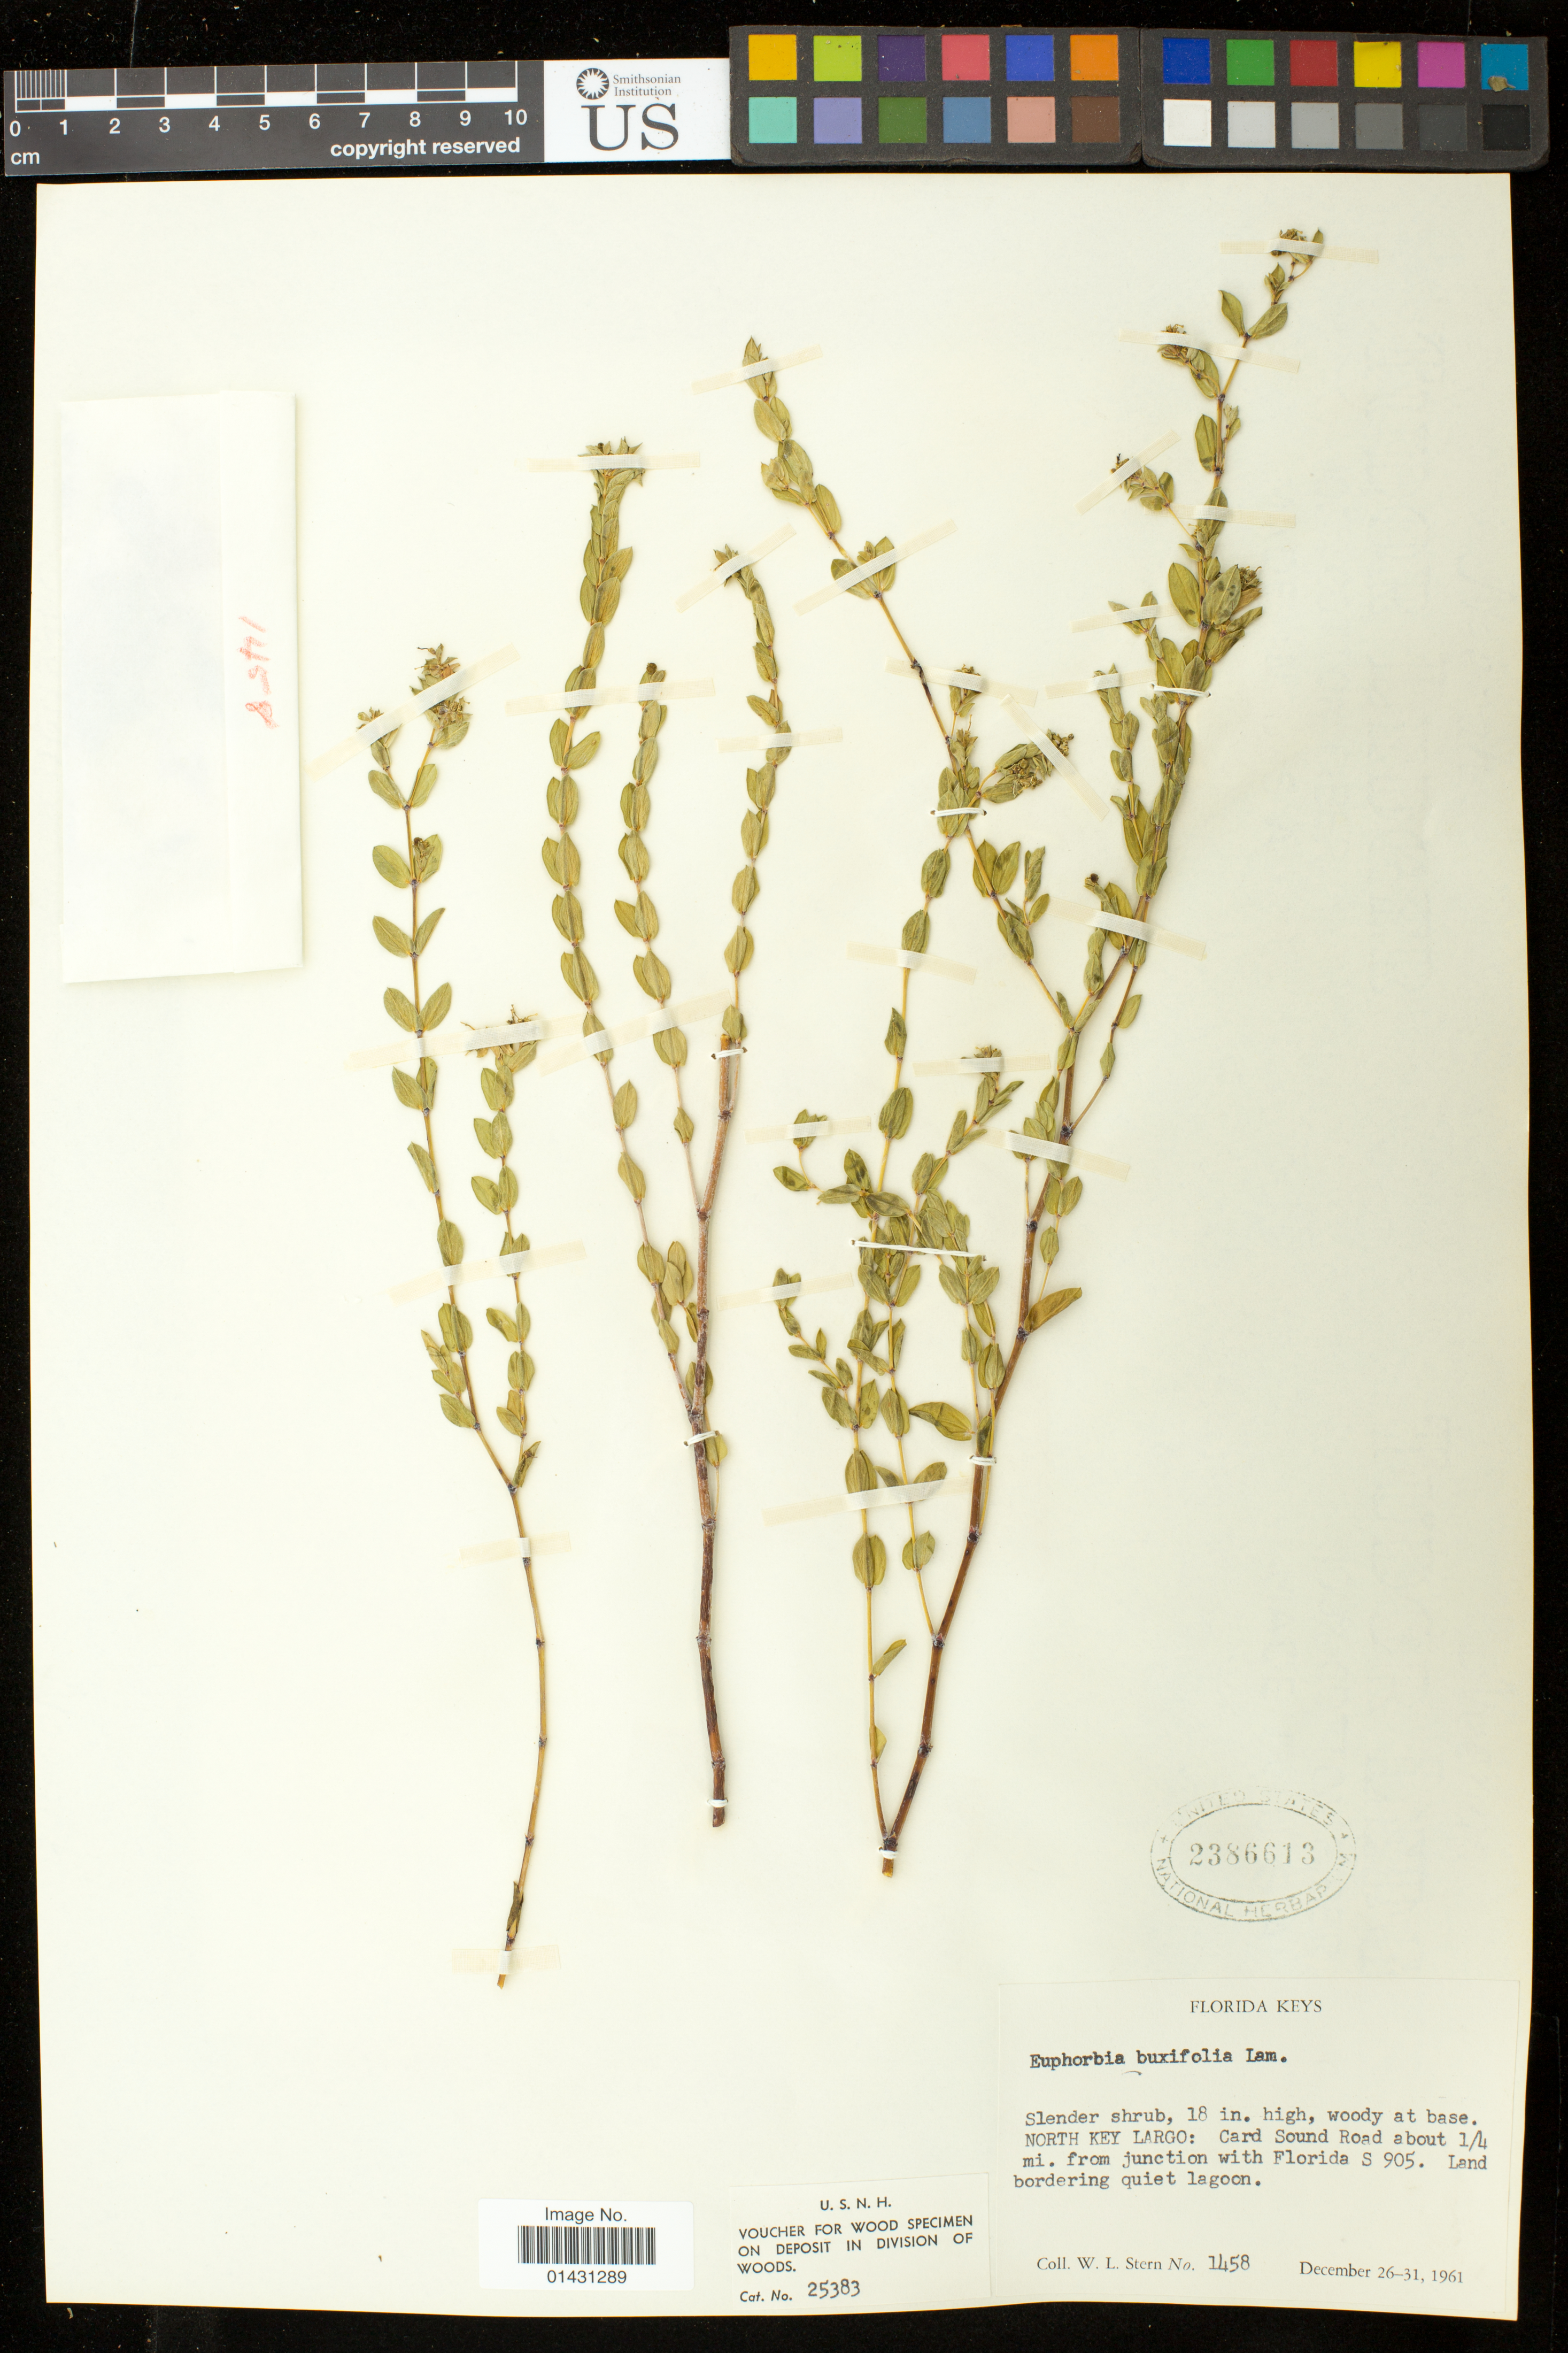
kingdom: Plantae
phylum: Tracheophyta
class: Magnoliopsida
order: Malpighiales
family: Euphorbiaceae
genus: Euphorbia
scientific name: Euphorbia mesembryanthemifolia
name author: Jacq.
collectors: W. L. Stern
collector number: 1458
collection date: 1961-12-26/1961-12-31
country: United States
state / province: Florida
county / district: Monroe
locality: North Key Largo. Card sound road about 1/4 mile from junction with Florida S 905.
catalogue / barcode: US 2386613